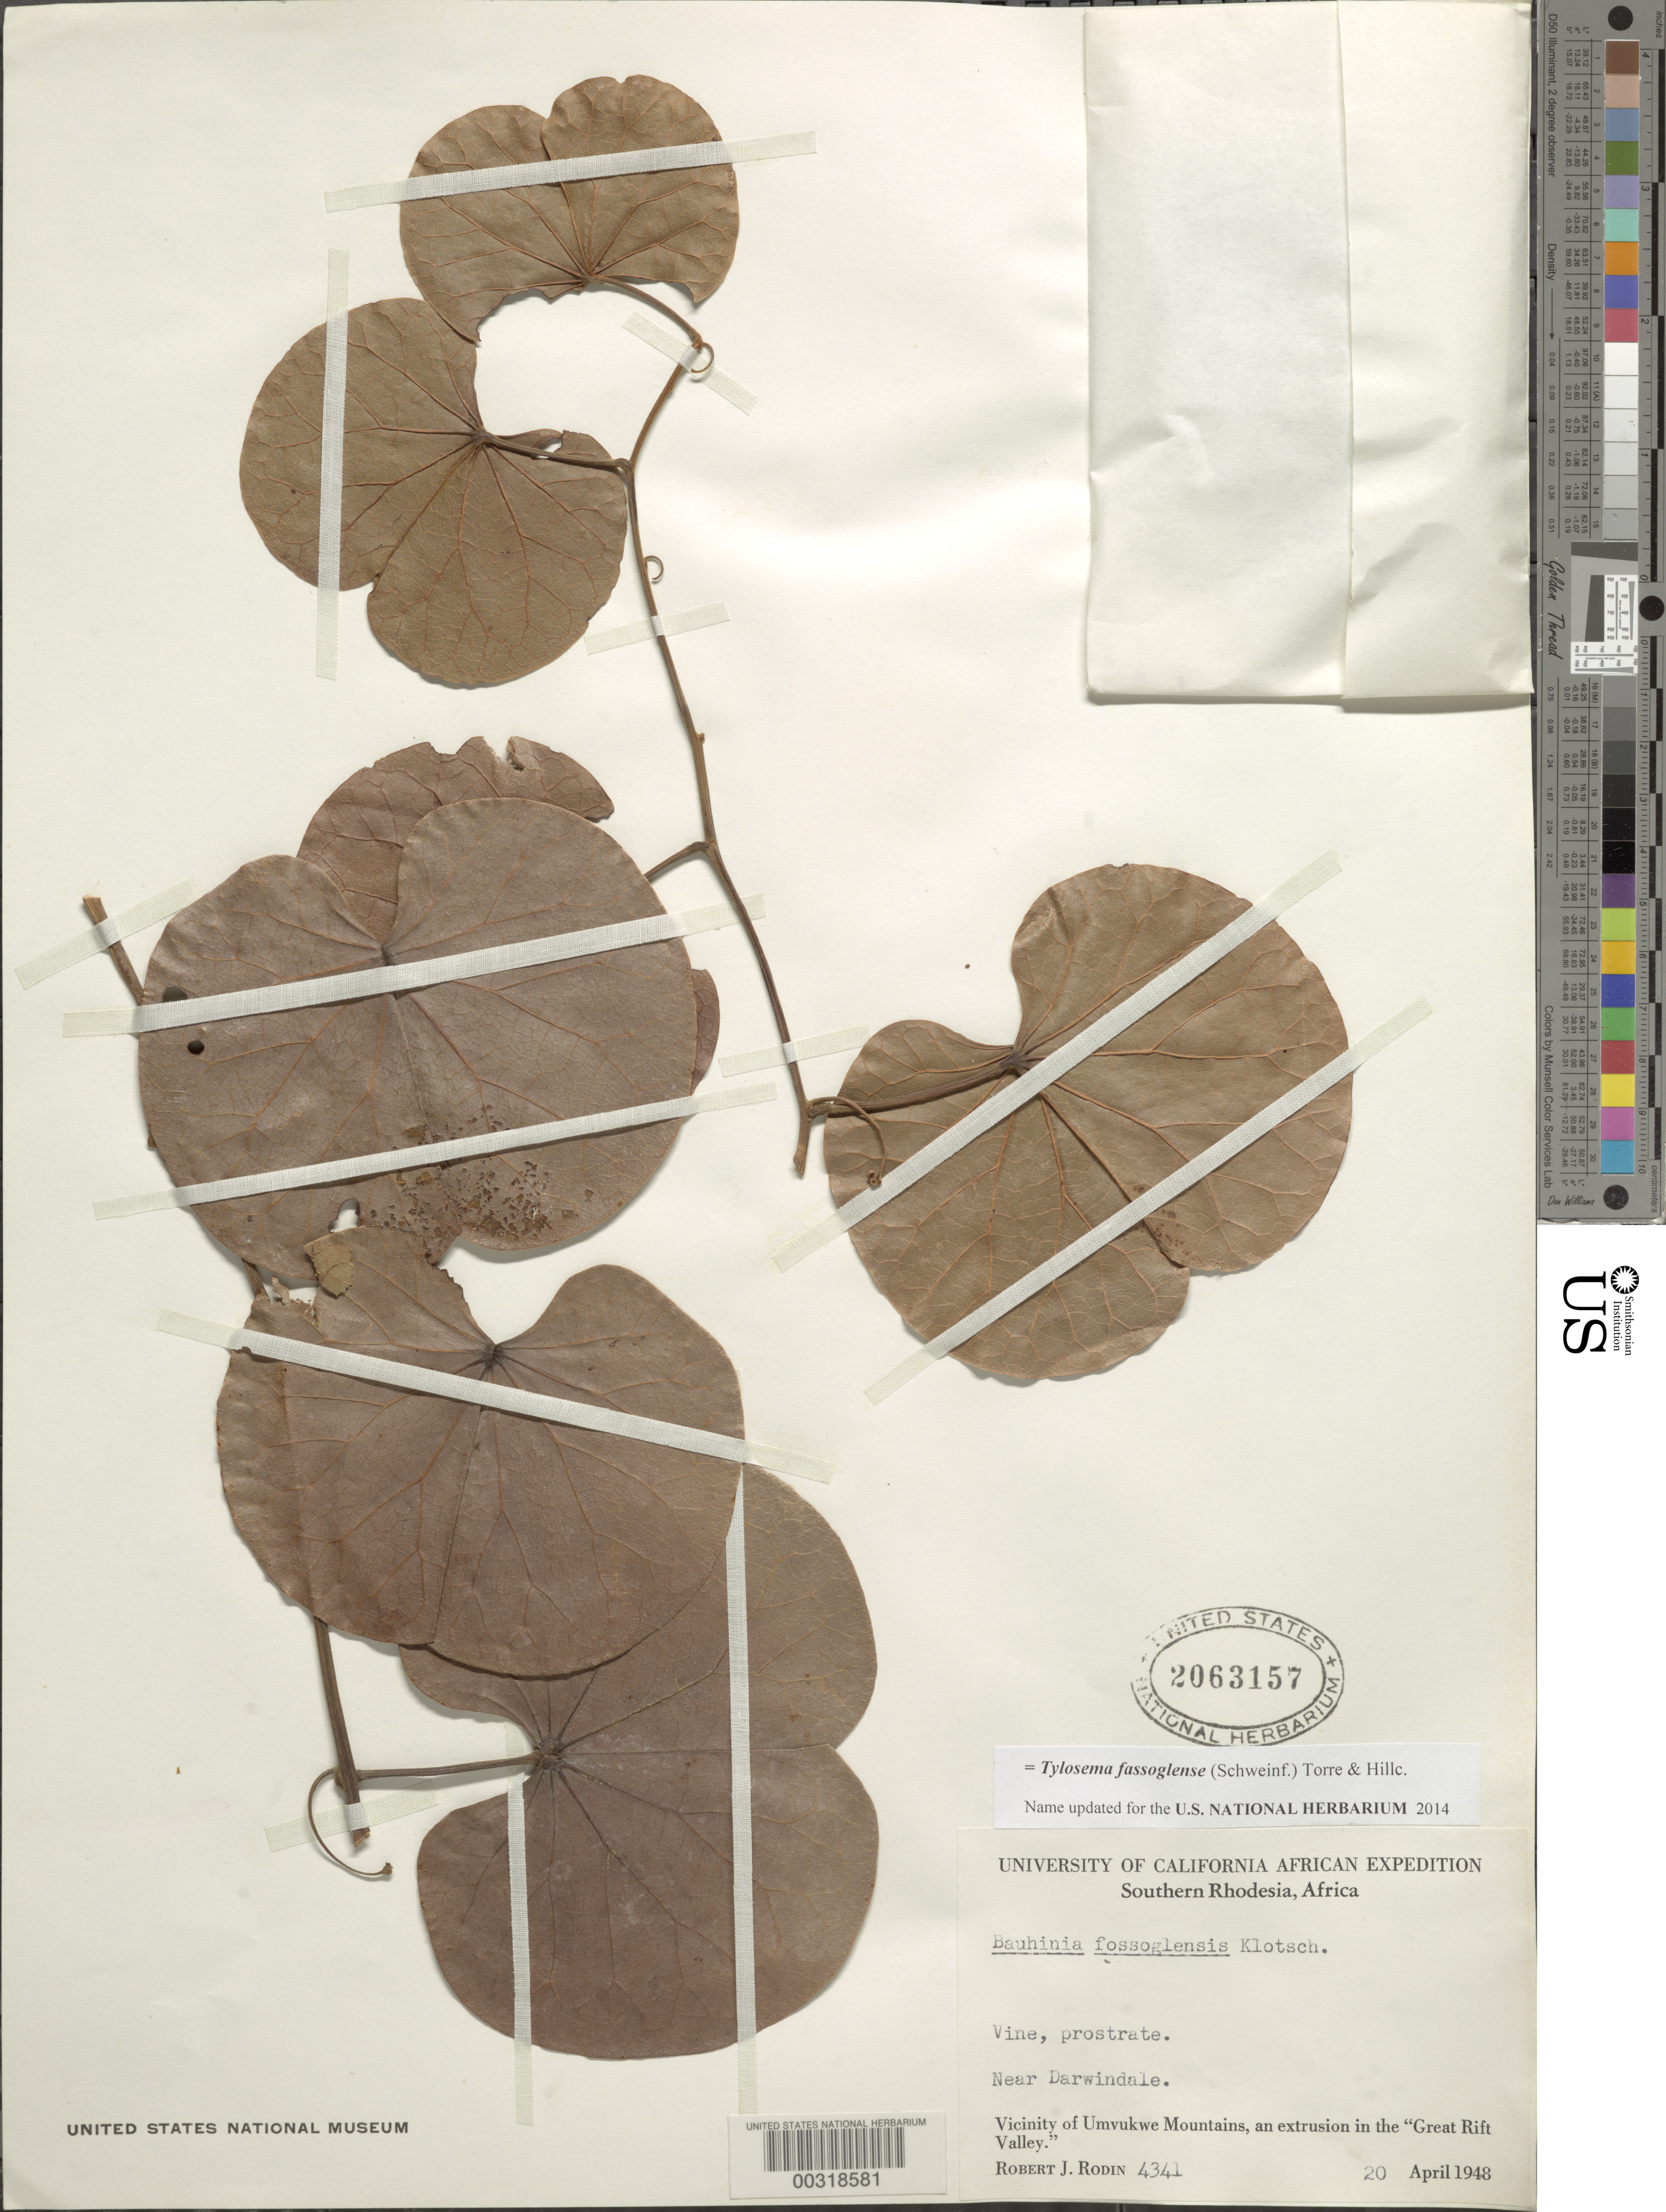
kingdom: Plantae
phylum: Tracheophyta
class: Magnoliopsida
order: Fabales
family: Fabaceae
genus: Tylosema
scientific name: Tylosema fassoglense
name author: (Kotschy ex Schweinf.) Torre & Hillc.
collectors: R. J. Rodin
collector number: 4341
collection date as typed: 20 Apr 1948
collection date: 1948-04-20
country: Zimbabwe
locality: Near darwindale; vicinity of umvukwe mountains, an extrusion in the "great rift valley"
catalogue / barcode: US 2063157